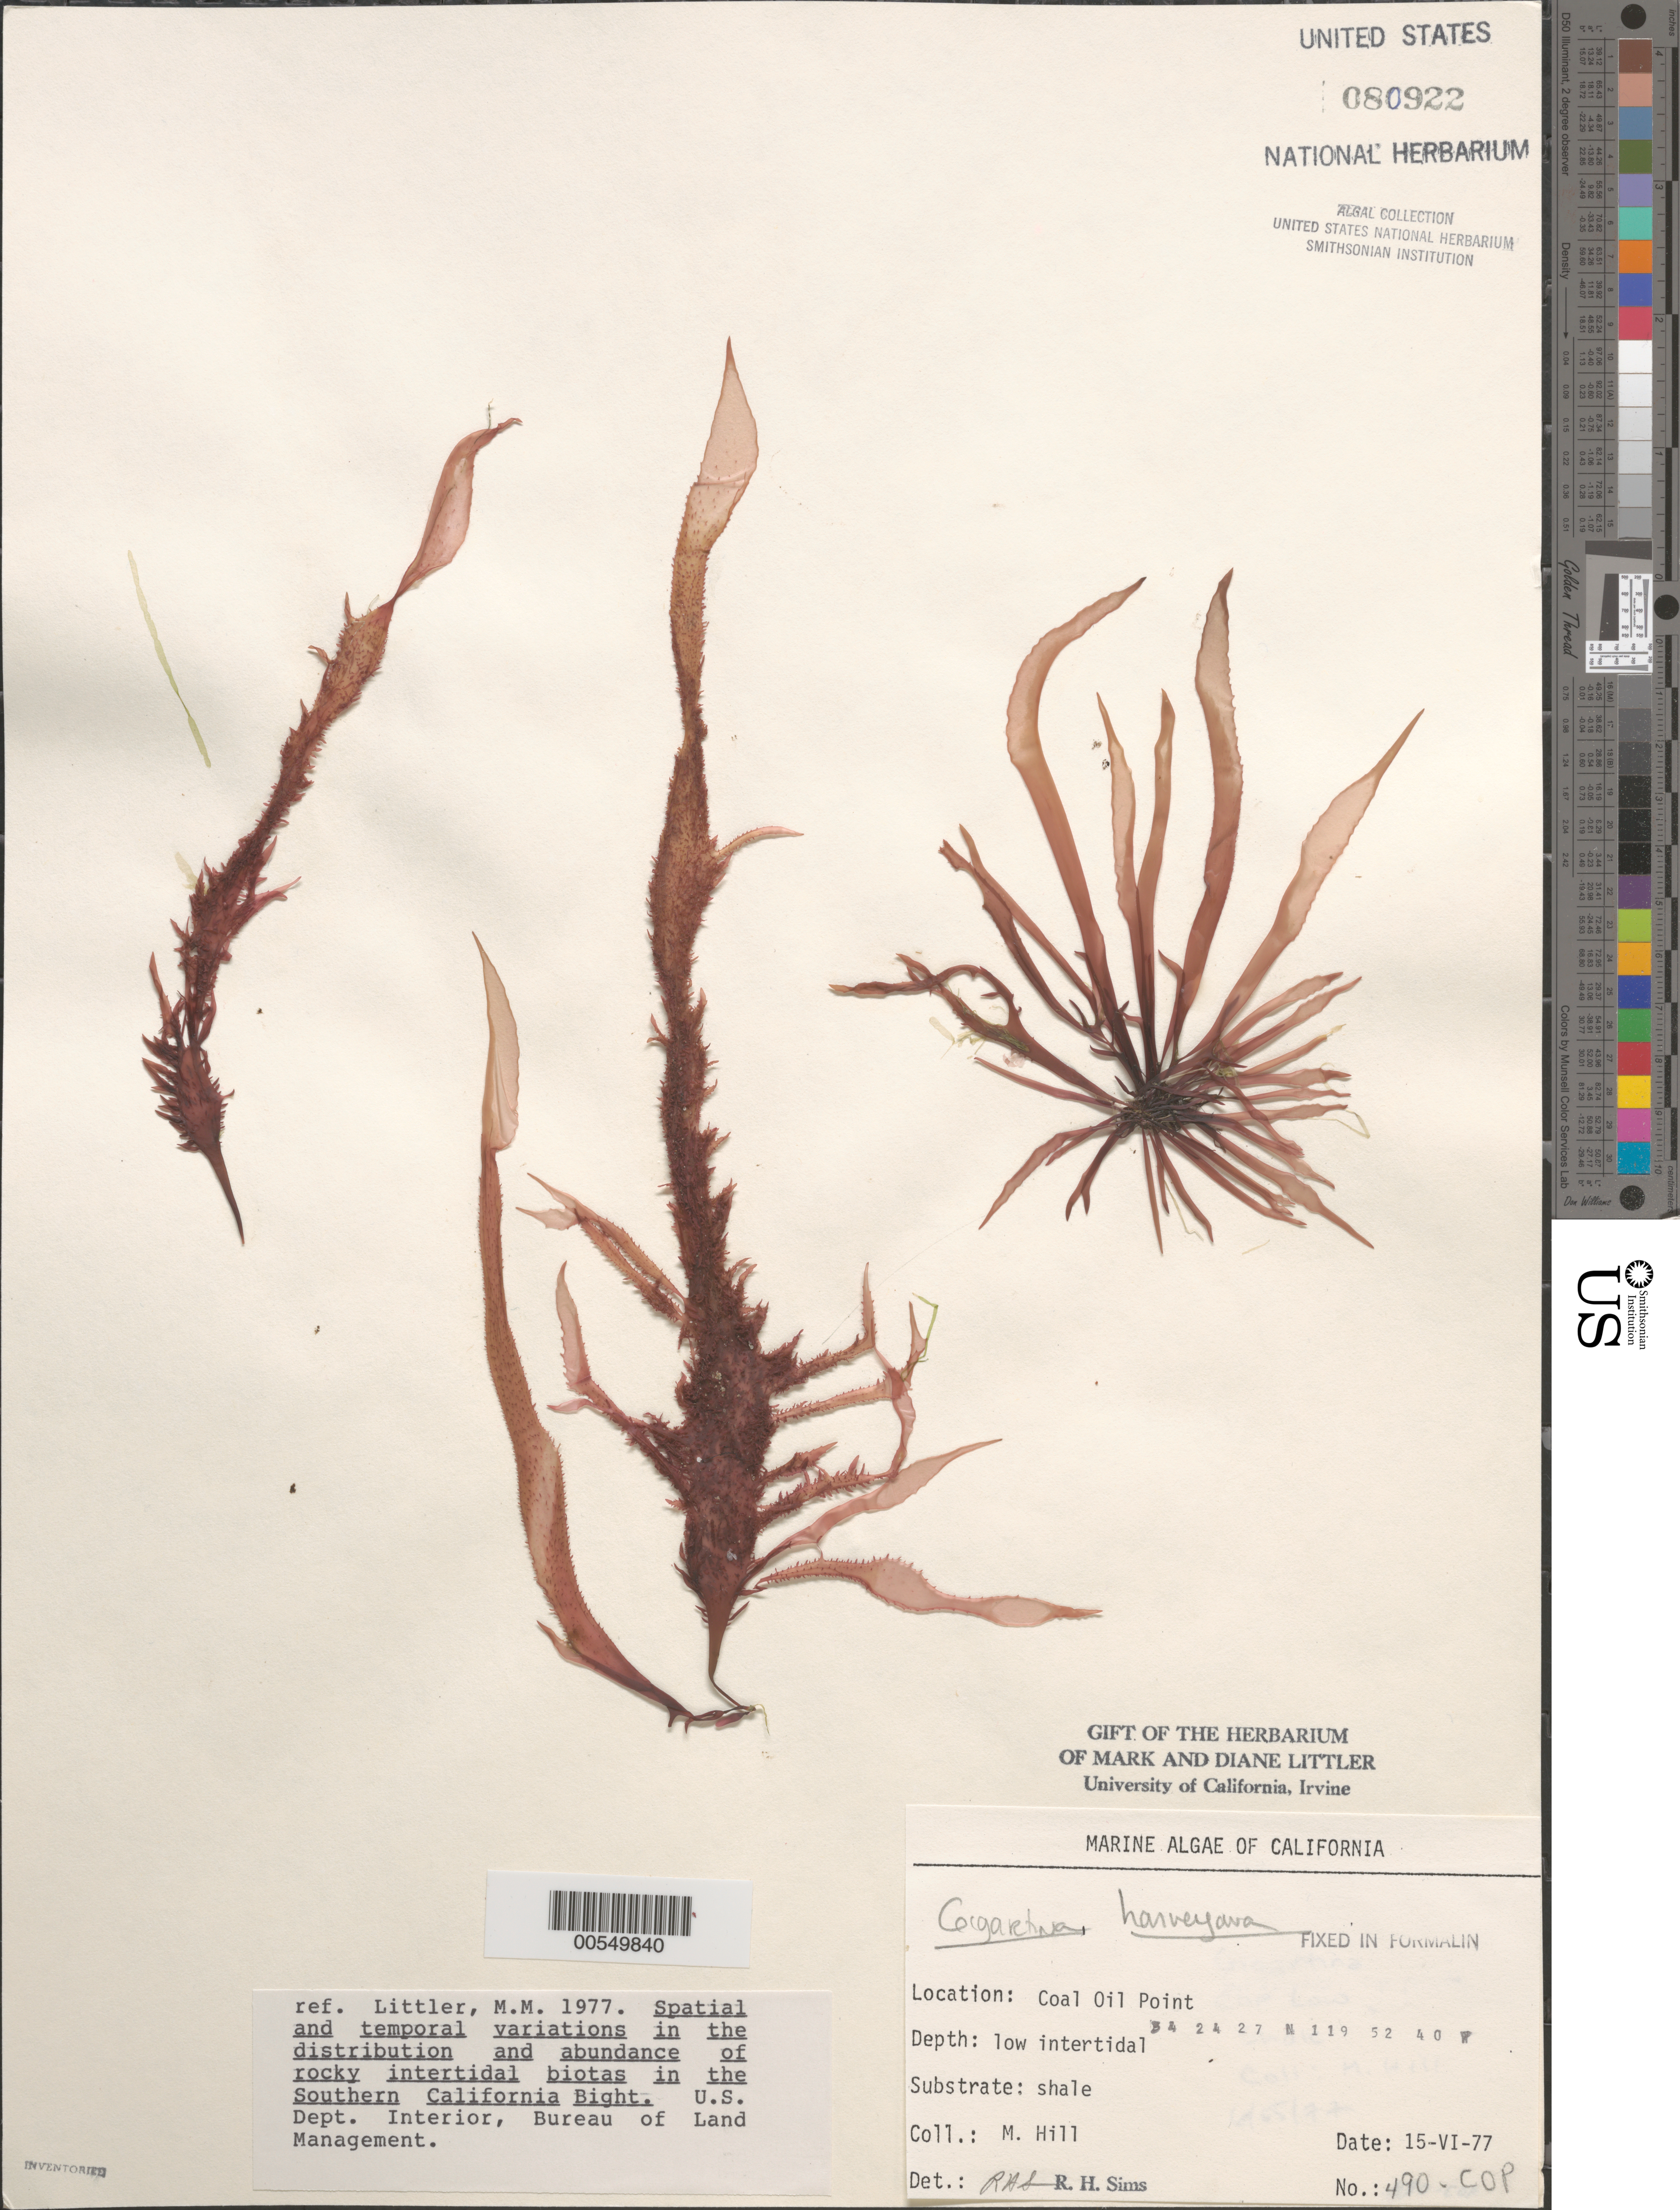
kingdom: Plantae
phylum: Rhodophyta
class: Florideophyceae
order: Gigartinales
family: Gigartinaceae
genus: Chondracanthus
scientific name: Chondracanthus harveyanus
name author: (Kütz.) Guiry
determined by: Algae name updating Project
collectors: M. Hill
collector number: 490-cop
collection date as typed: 15 Jun 1977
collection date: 1977-06-15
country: United States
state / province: California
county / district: Santa Barbara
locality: Coal Oil Point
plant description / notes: BLM-SOCALBIGHT Rocky Intertidal Survey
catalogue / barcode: US 80922